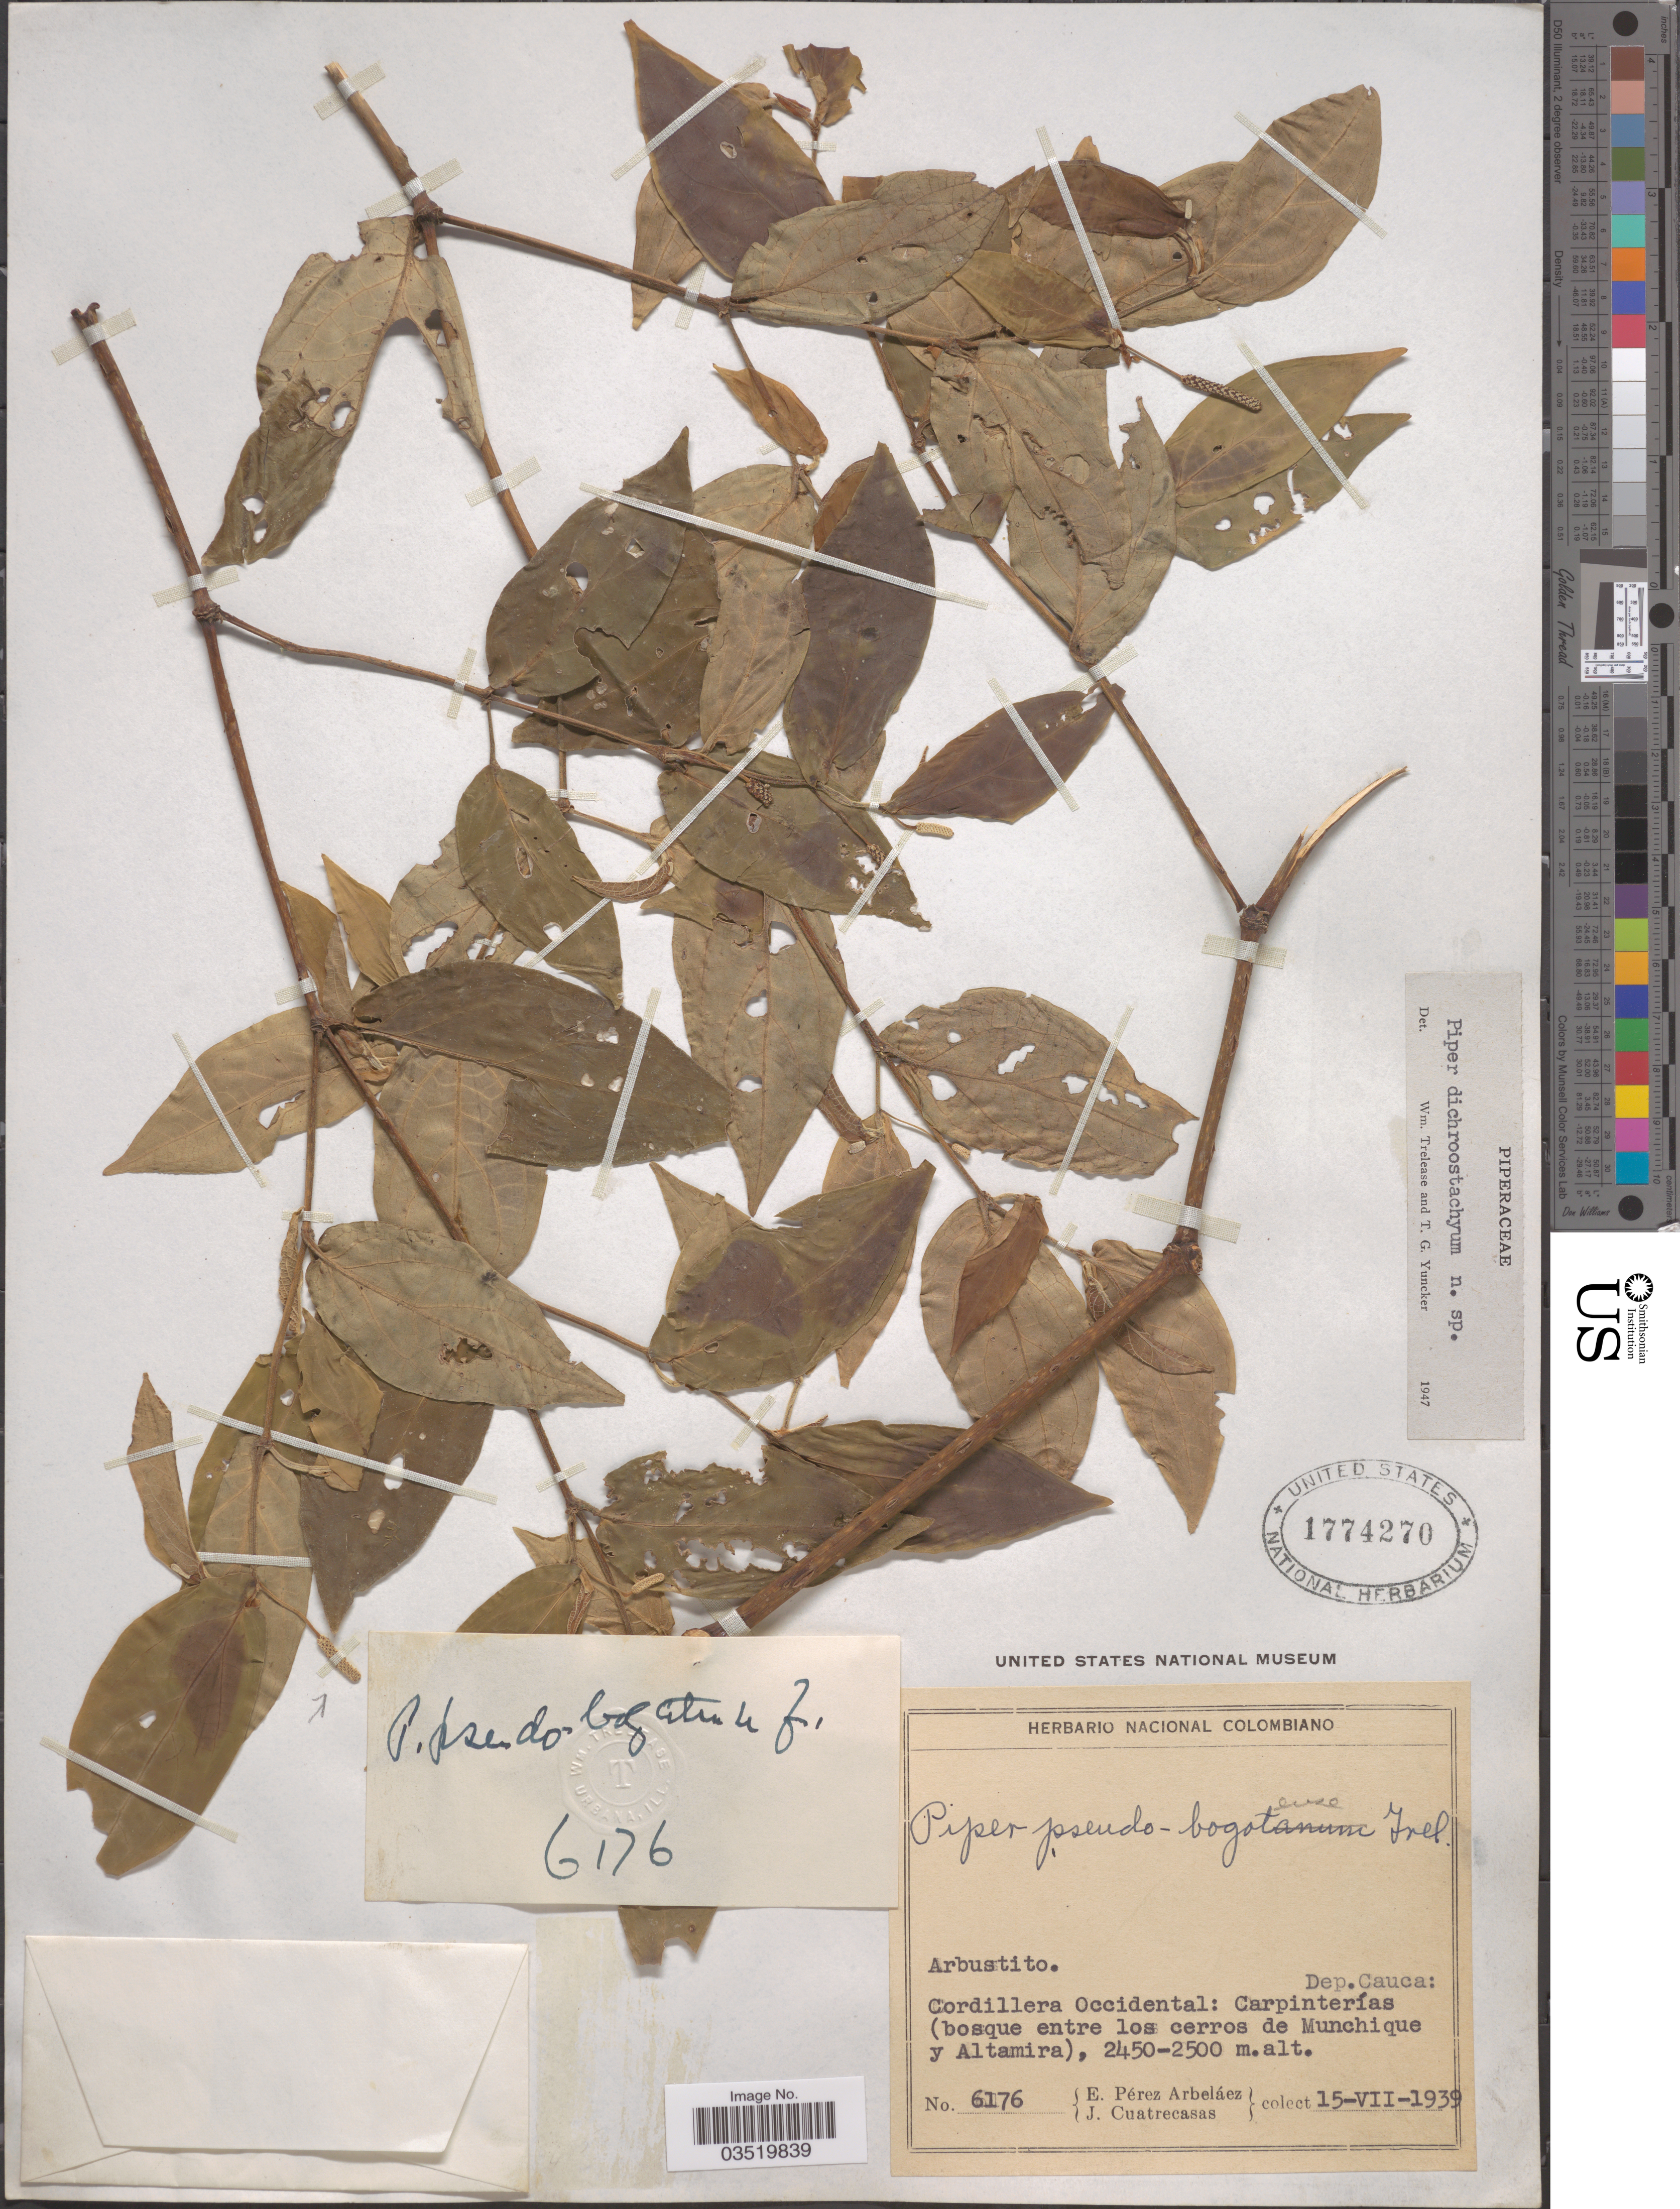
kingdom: Plantae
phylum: Tracheophyta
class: Magnoliopsida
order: Piperales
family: Piperaceae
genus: Piper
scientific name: Piper dichroostachyum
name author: Trel. & Yunck.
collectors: E. Pérez Arbeláez & J. Cuatrecasas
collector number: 6176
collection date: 1939-07-15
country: Colombia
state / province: Cauca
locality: Dep. Cauca: Cordillera Occidental: Carpinterías (bosque entre los cerros de Munchique y Altamira).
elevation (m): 2450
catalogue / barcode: US 1774270